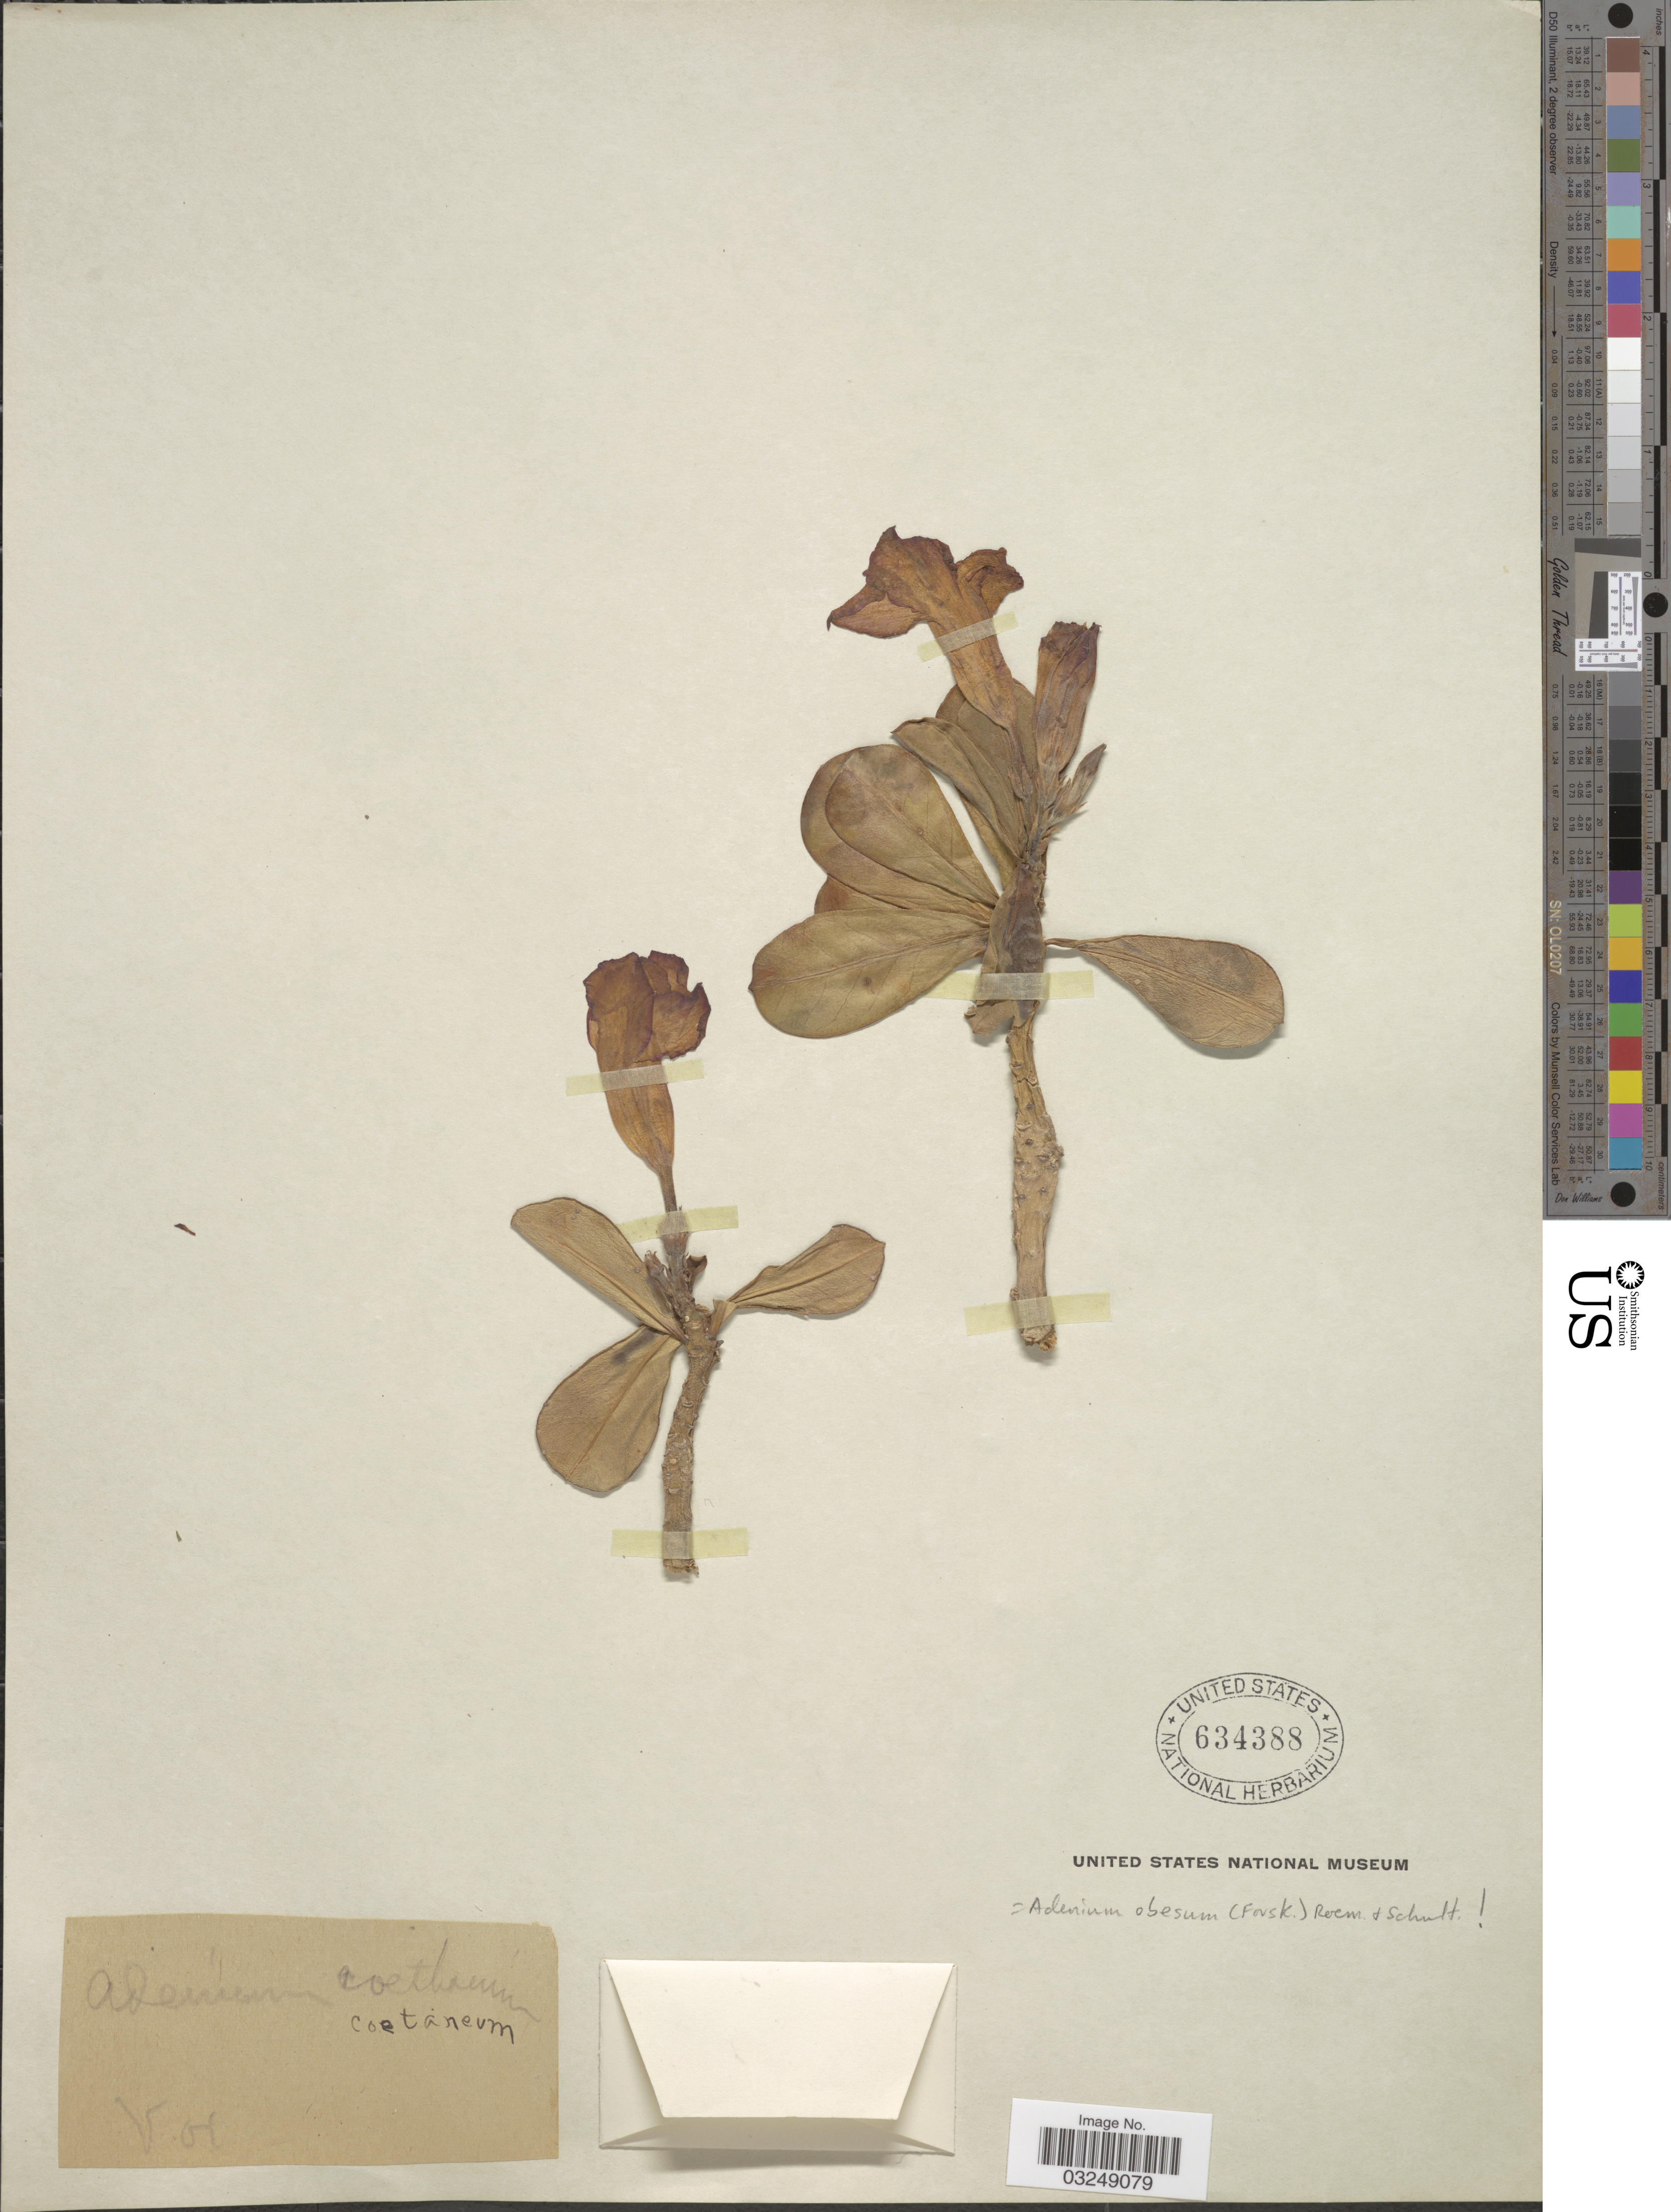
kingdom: Plantae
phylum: Tracheophyta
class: Magnoliopsida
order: Gentianales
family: Apocynaceae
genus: Adenium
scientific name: Adenium obesum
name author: (Forssk.) Roem. & Schult.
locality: Vor. [unsure placement] [interpreted]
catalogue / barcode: US 634388